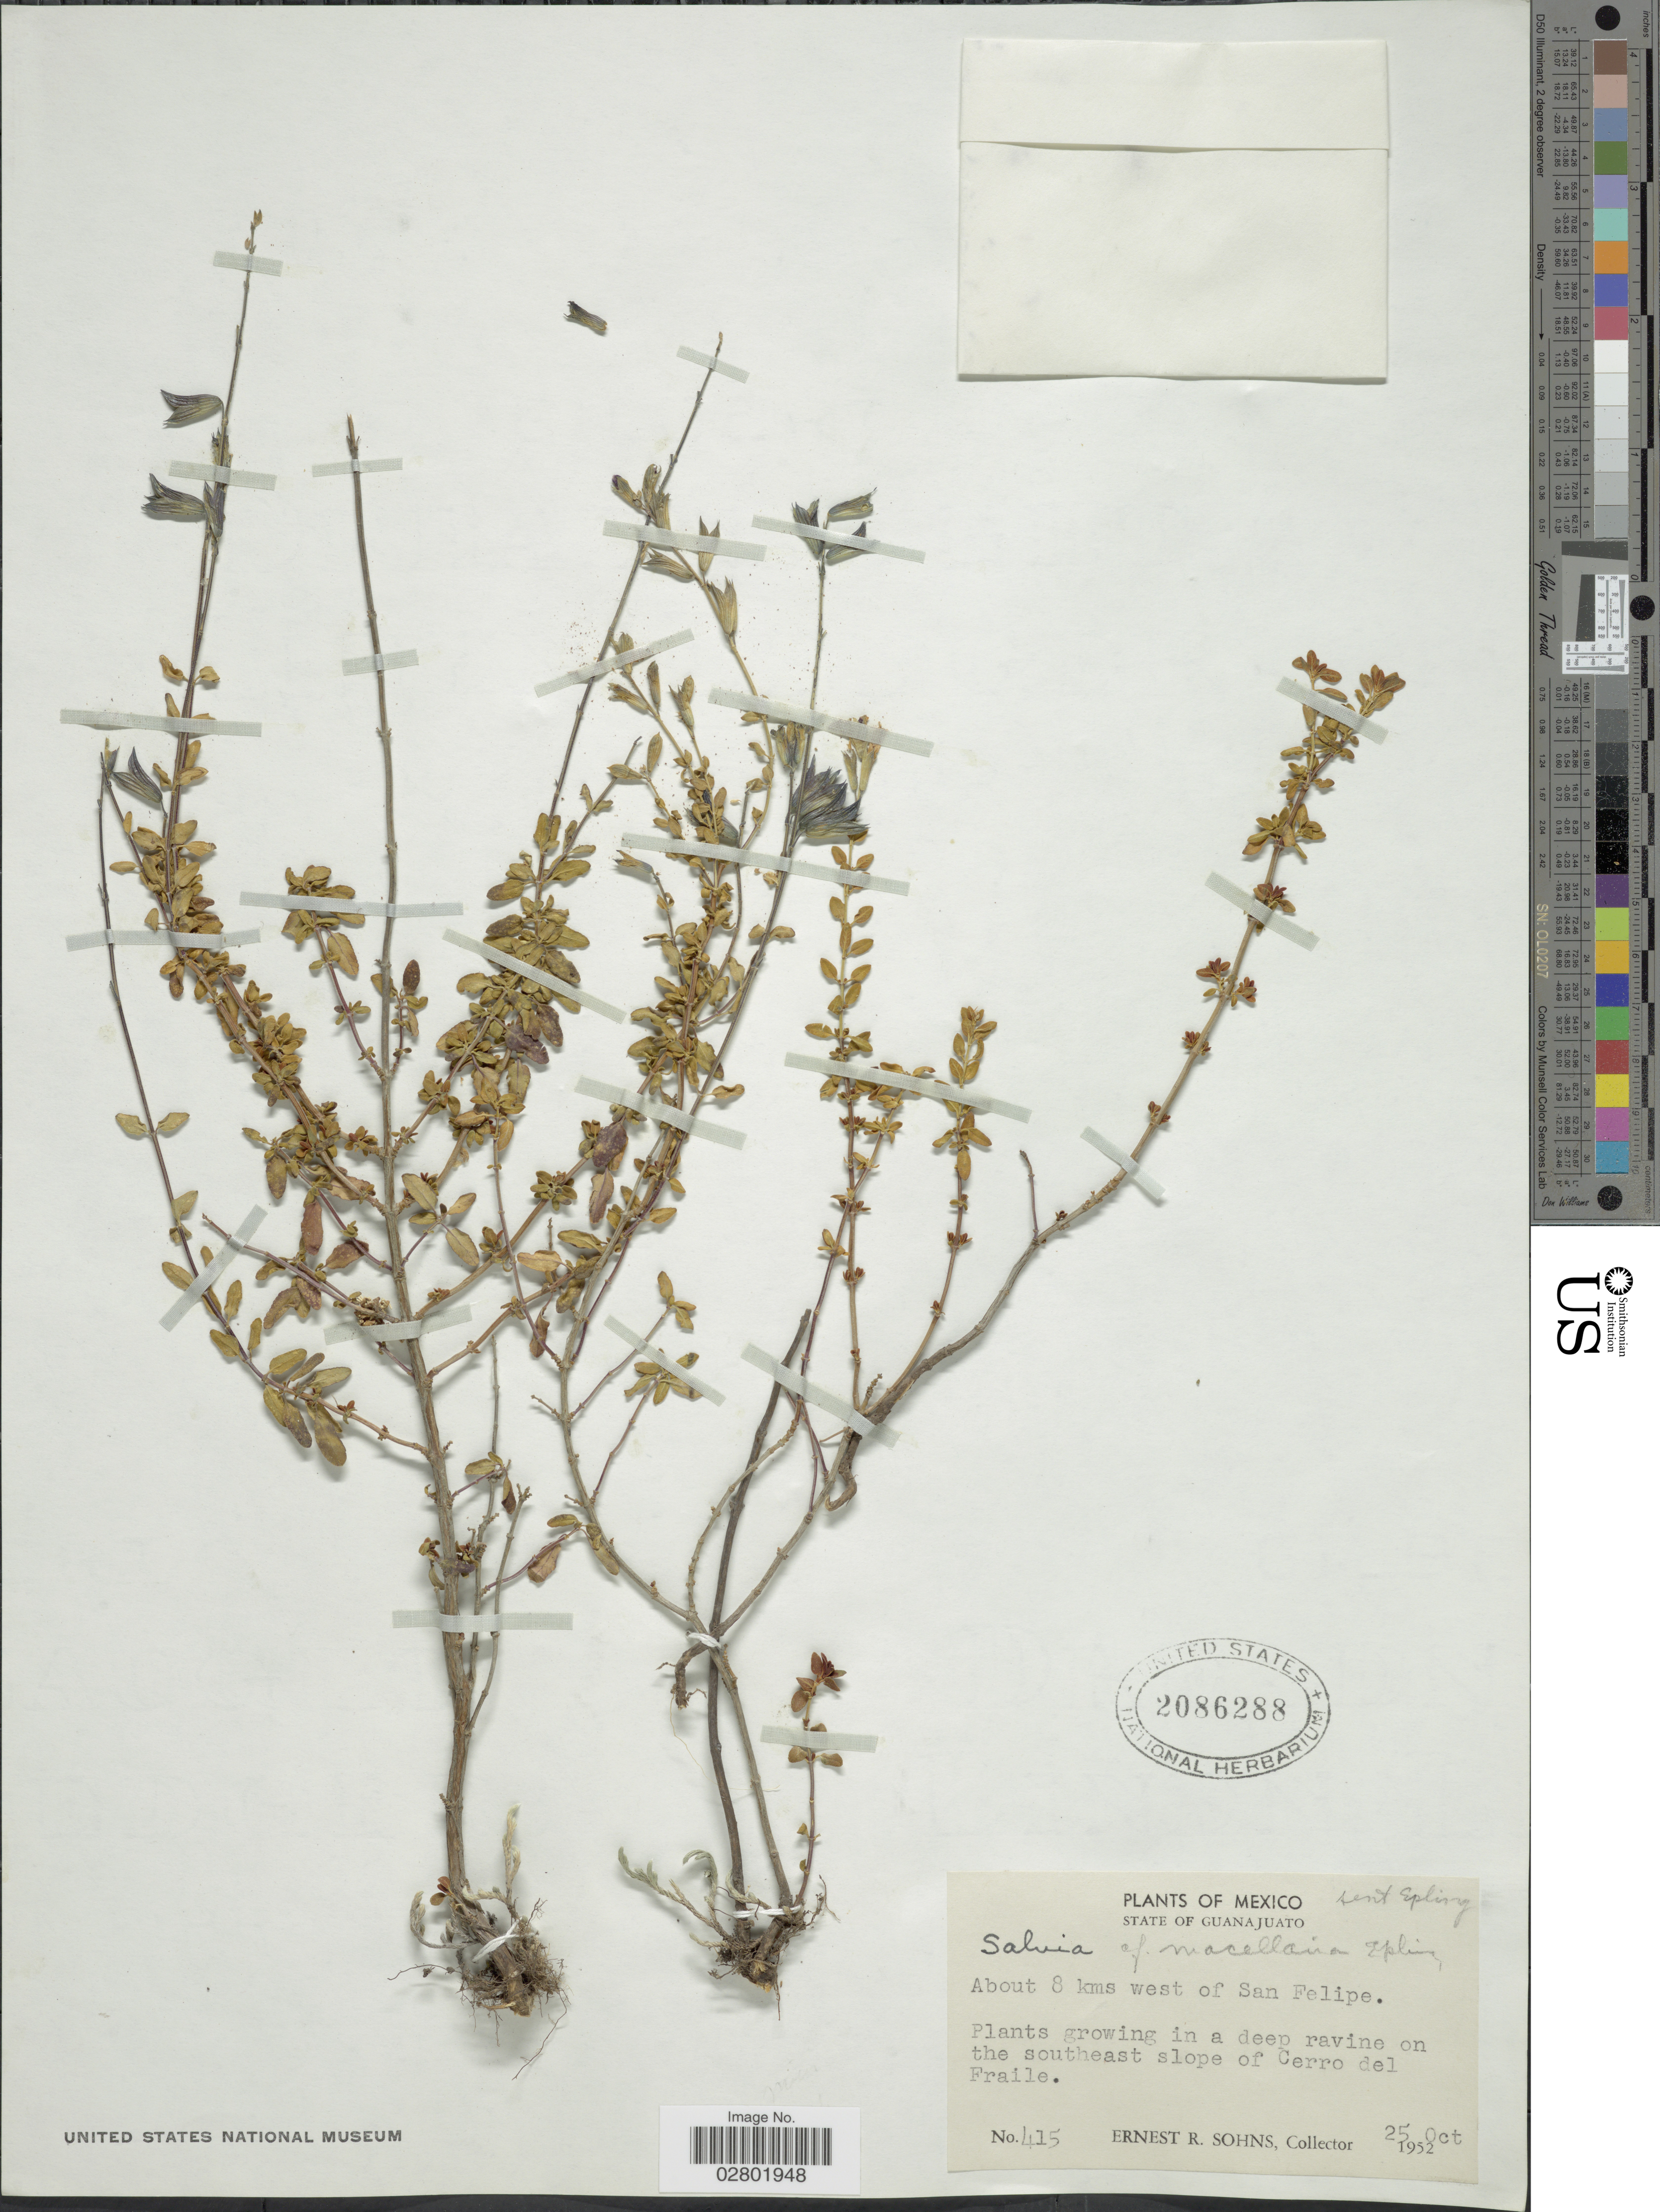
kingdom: Plantae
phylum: Tracheophyta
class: Magnoliopsida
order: Lamiales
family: Lamiaceae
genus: Salvia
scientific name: Salvia macellaria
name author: Epling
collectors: E. R. Sohns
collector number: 415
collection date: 1952-10-25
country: Mexico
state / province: Guanajuato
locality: About 8 kms west of San Felipe, Plants growing in a deep ravine on the southeast slope of Cerro del Fraile.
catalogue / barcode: US 2086288